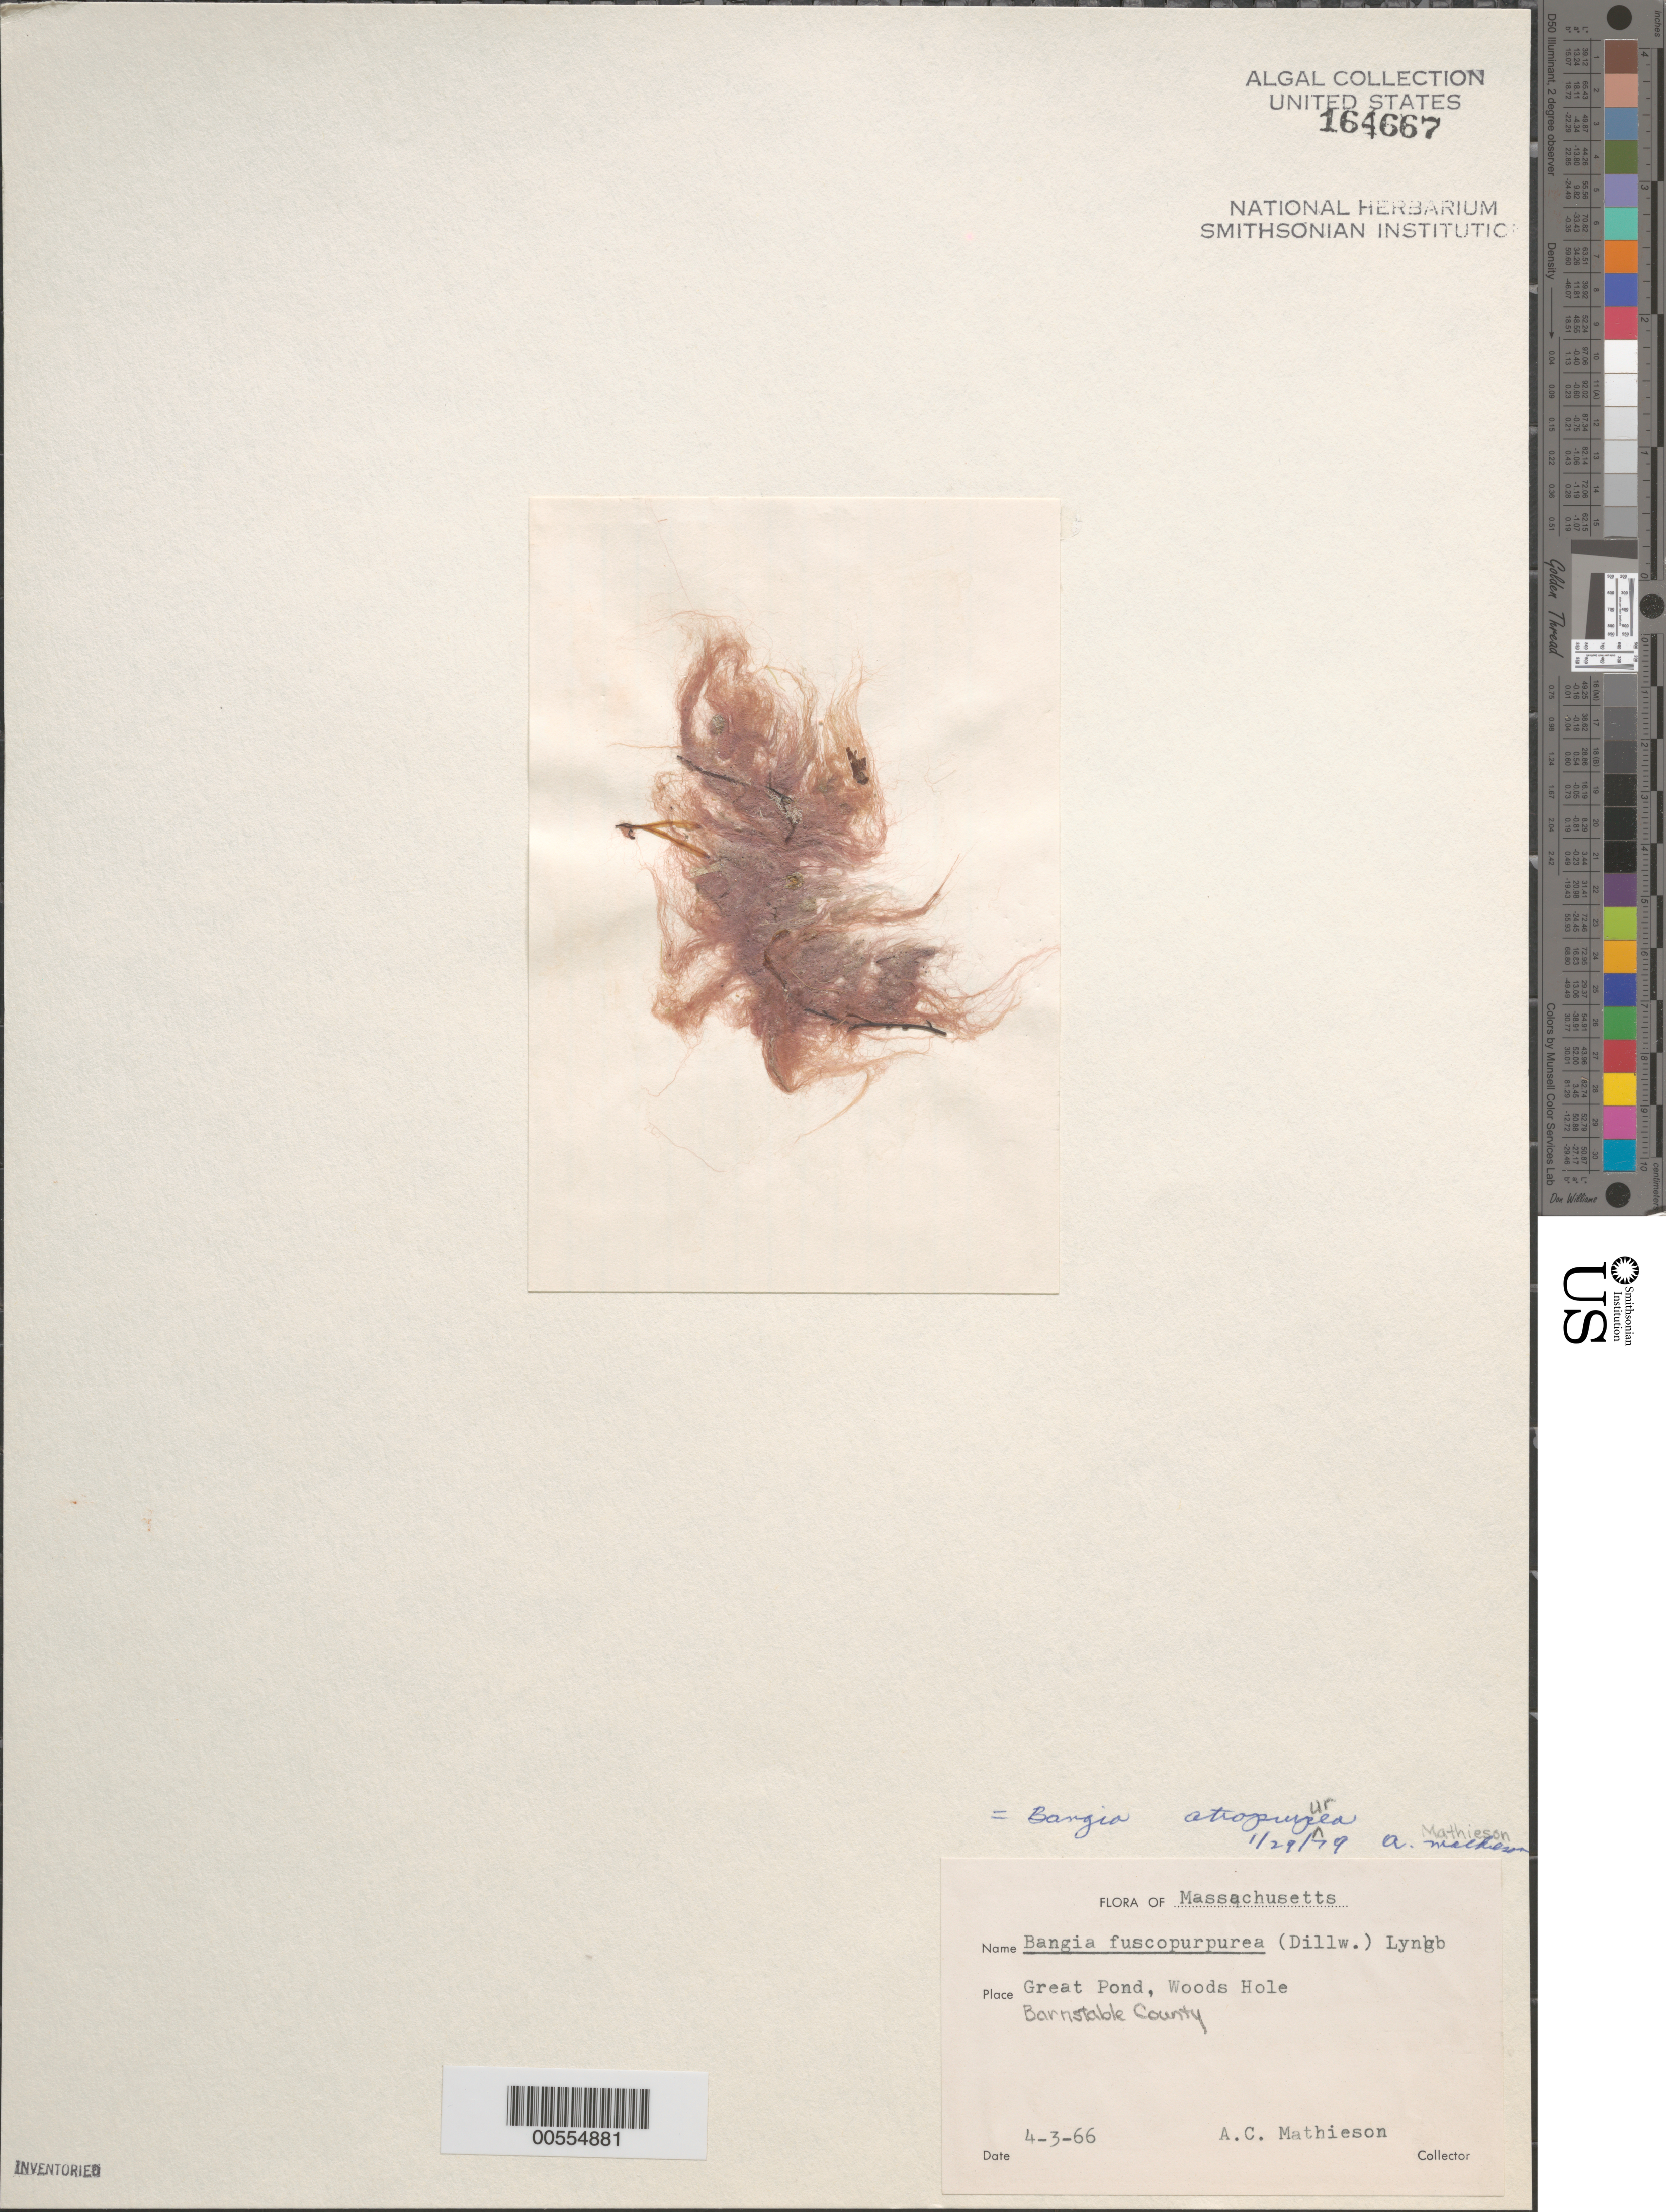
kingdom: Plantae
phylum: Rhodophyta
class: Bangiophyceae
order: Bangiales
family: Bangiaceae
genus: Bangia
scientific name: Bangia atropurpurea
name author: (Mertens ex Roth) C. Agardh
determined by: Mathieson, A. C.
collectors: A. C. Mathieson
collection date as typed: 03 Apr 1966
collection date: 1966-04-03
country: United States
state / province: Massachusetts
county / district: Barnstable County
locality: Woods Hole, Great Pond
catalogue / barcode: US 164667